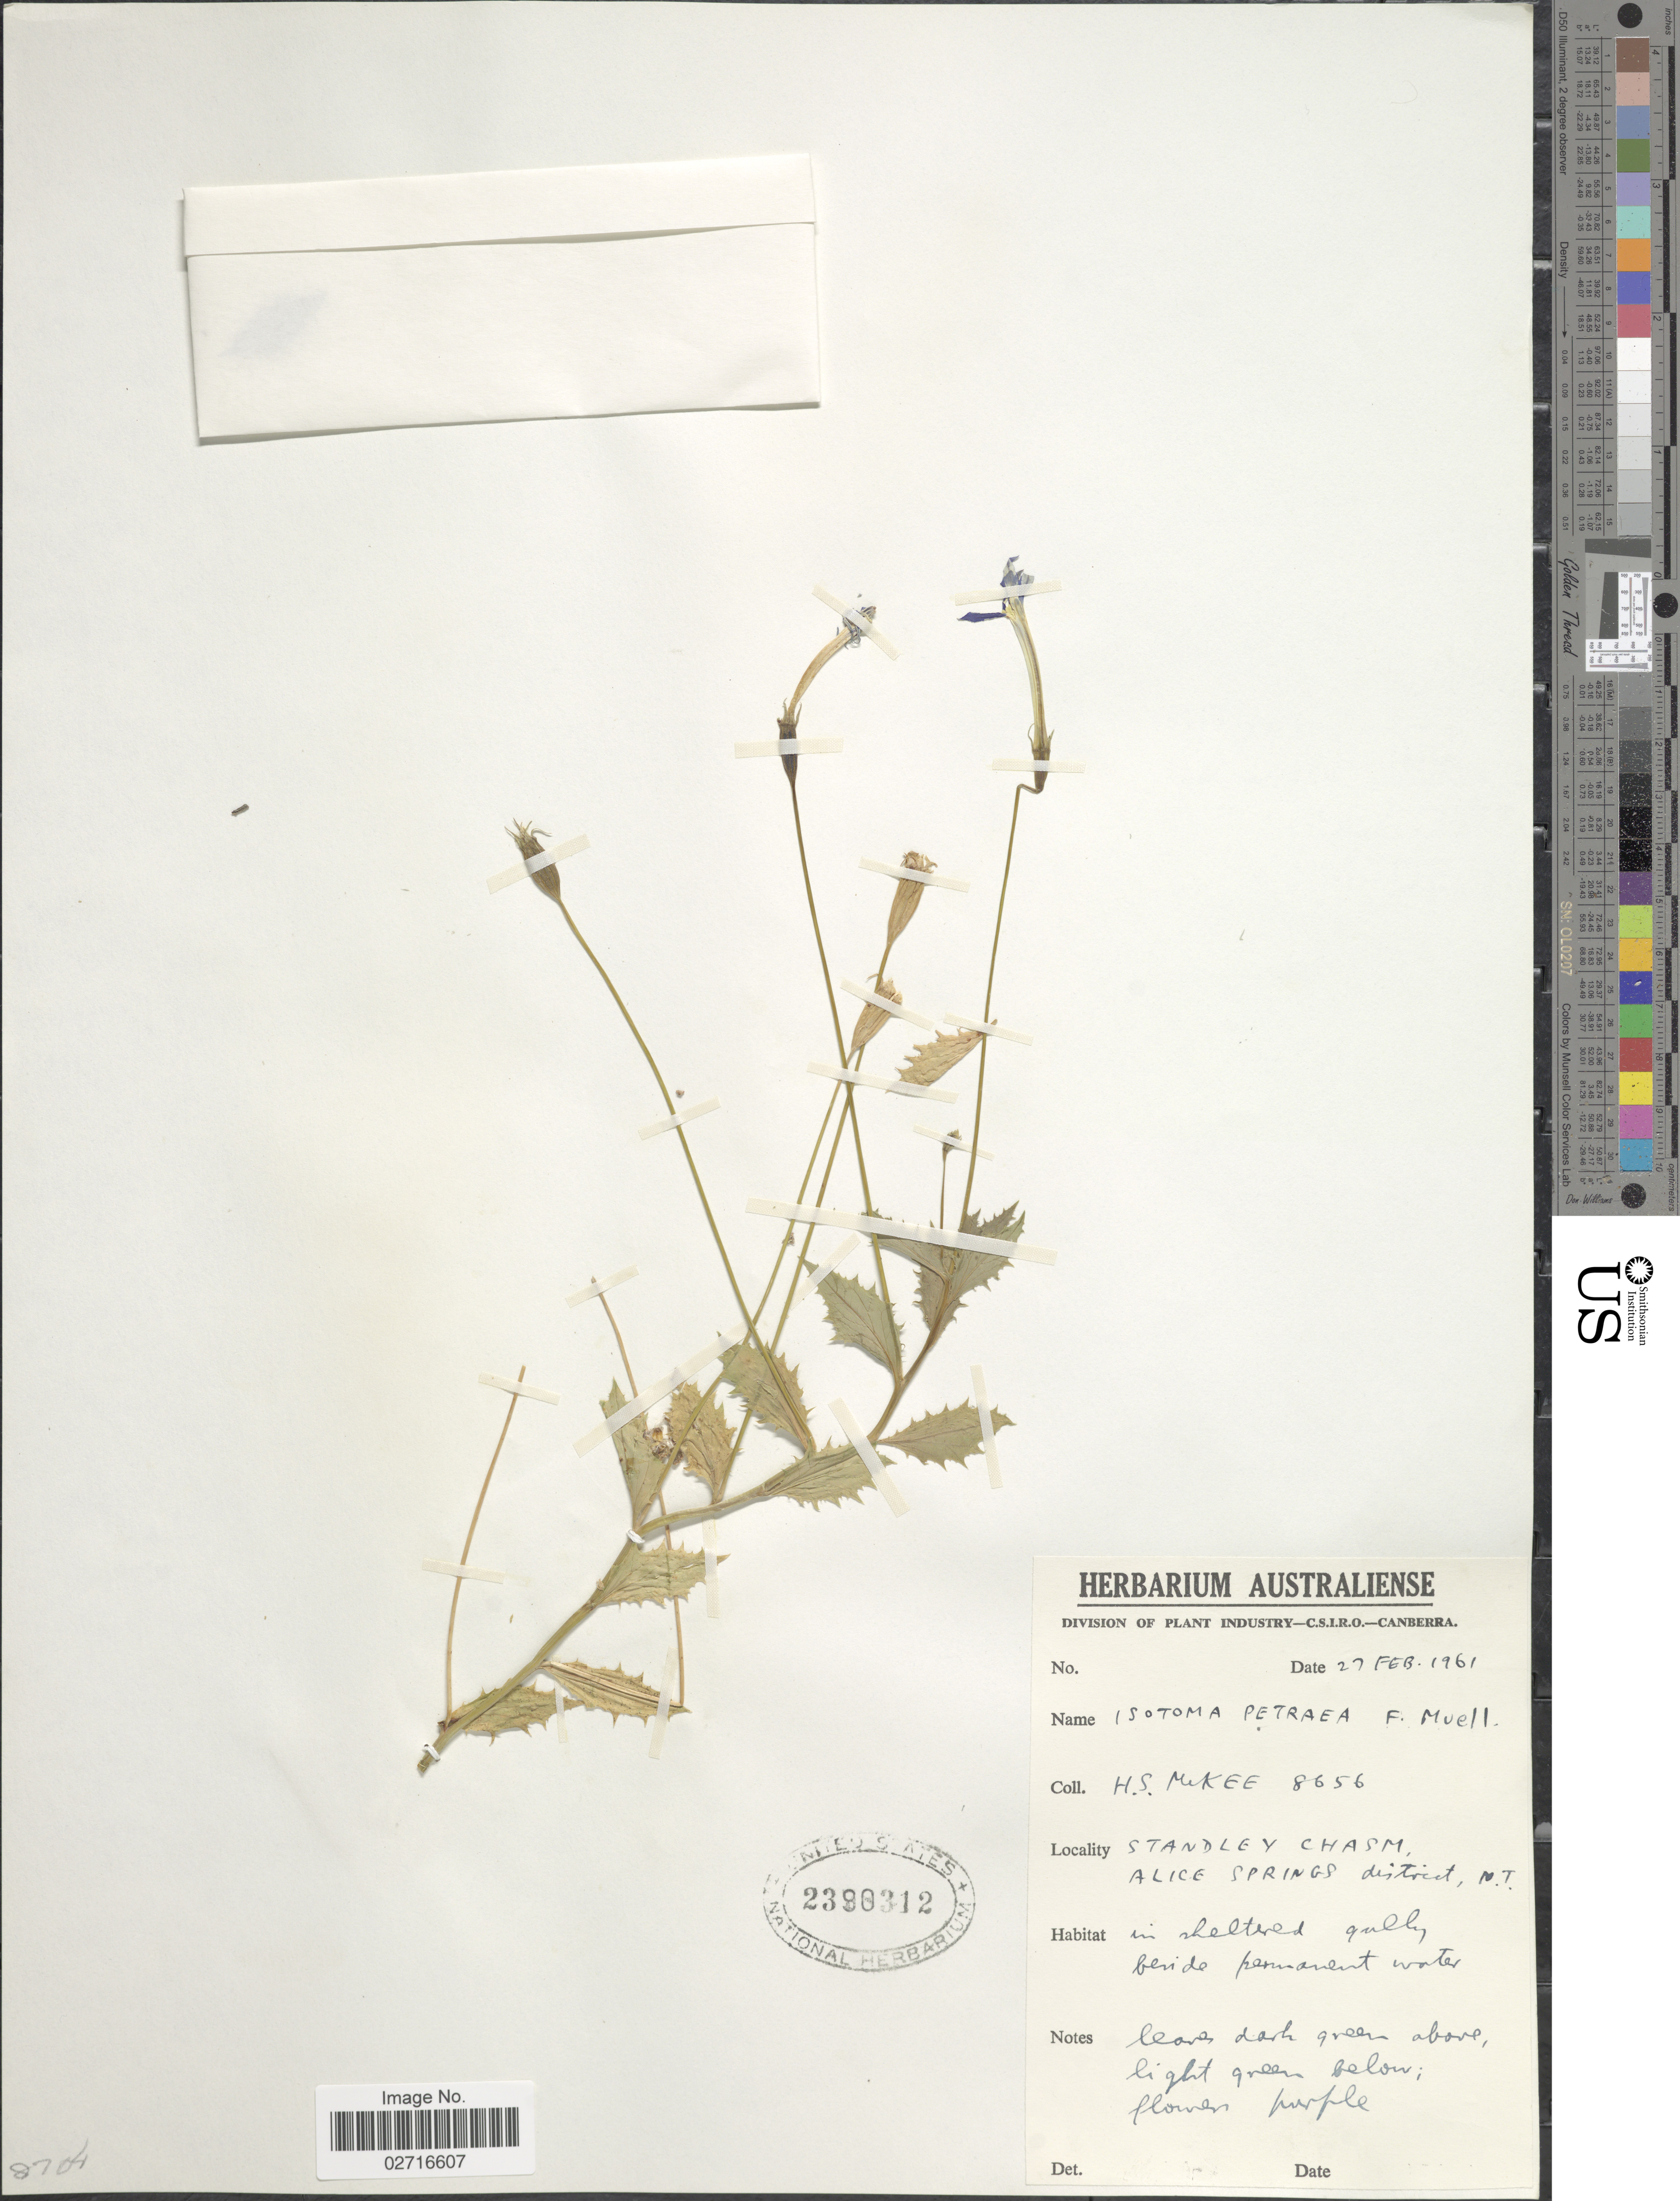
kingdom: Plantae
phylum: Tracheophyta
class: Magnoliopsida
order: Asterales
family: Campanulaceae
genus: Isotoma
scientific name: Isotoma petraea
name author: F. Muell.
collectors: H. S. McKee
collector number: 8656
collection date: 1961-02-27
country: Australia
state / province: Northern Territory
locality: Standley Chasm, Alice Springs district, N.T.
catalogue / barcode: US 2390312